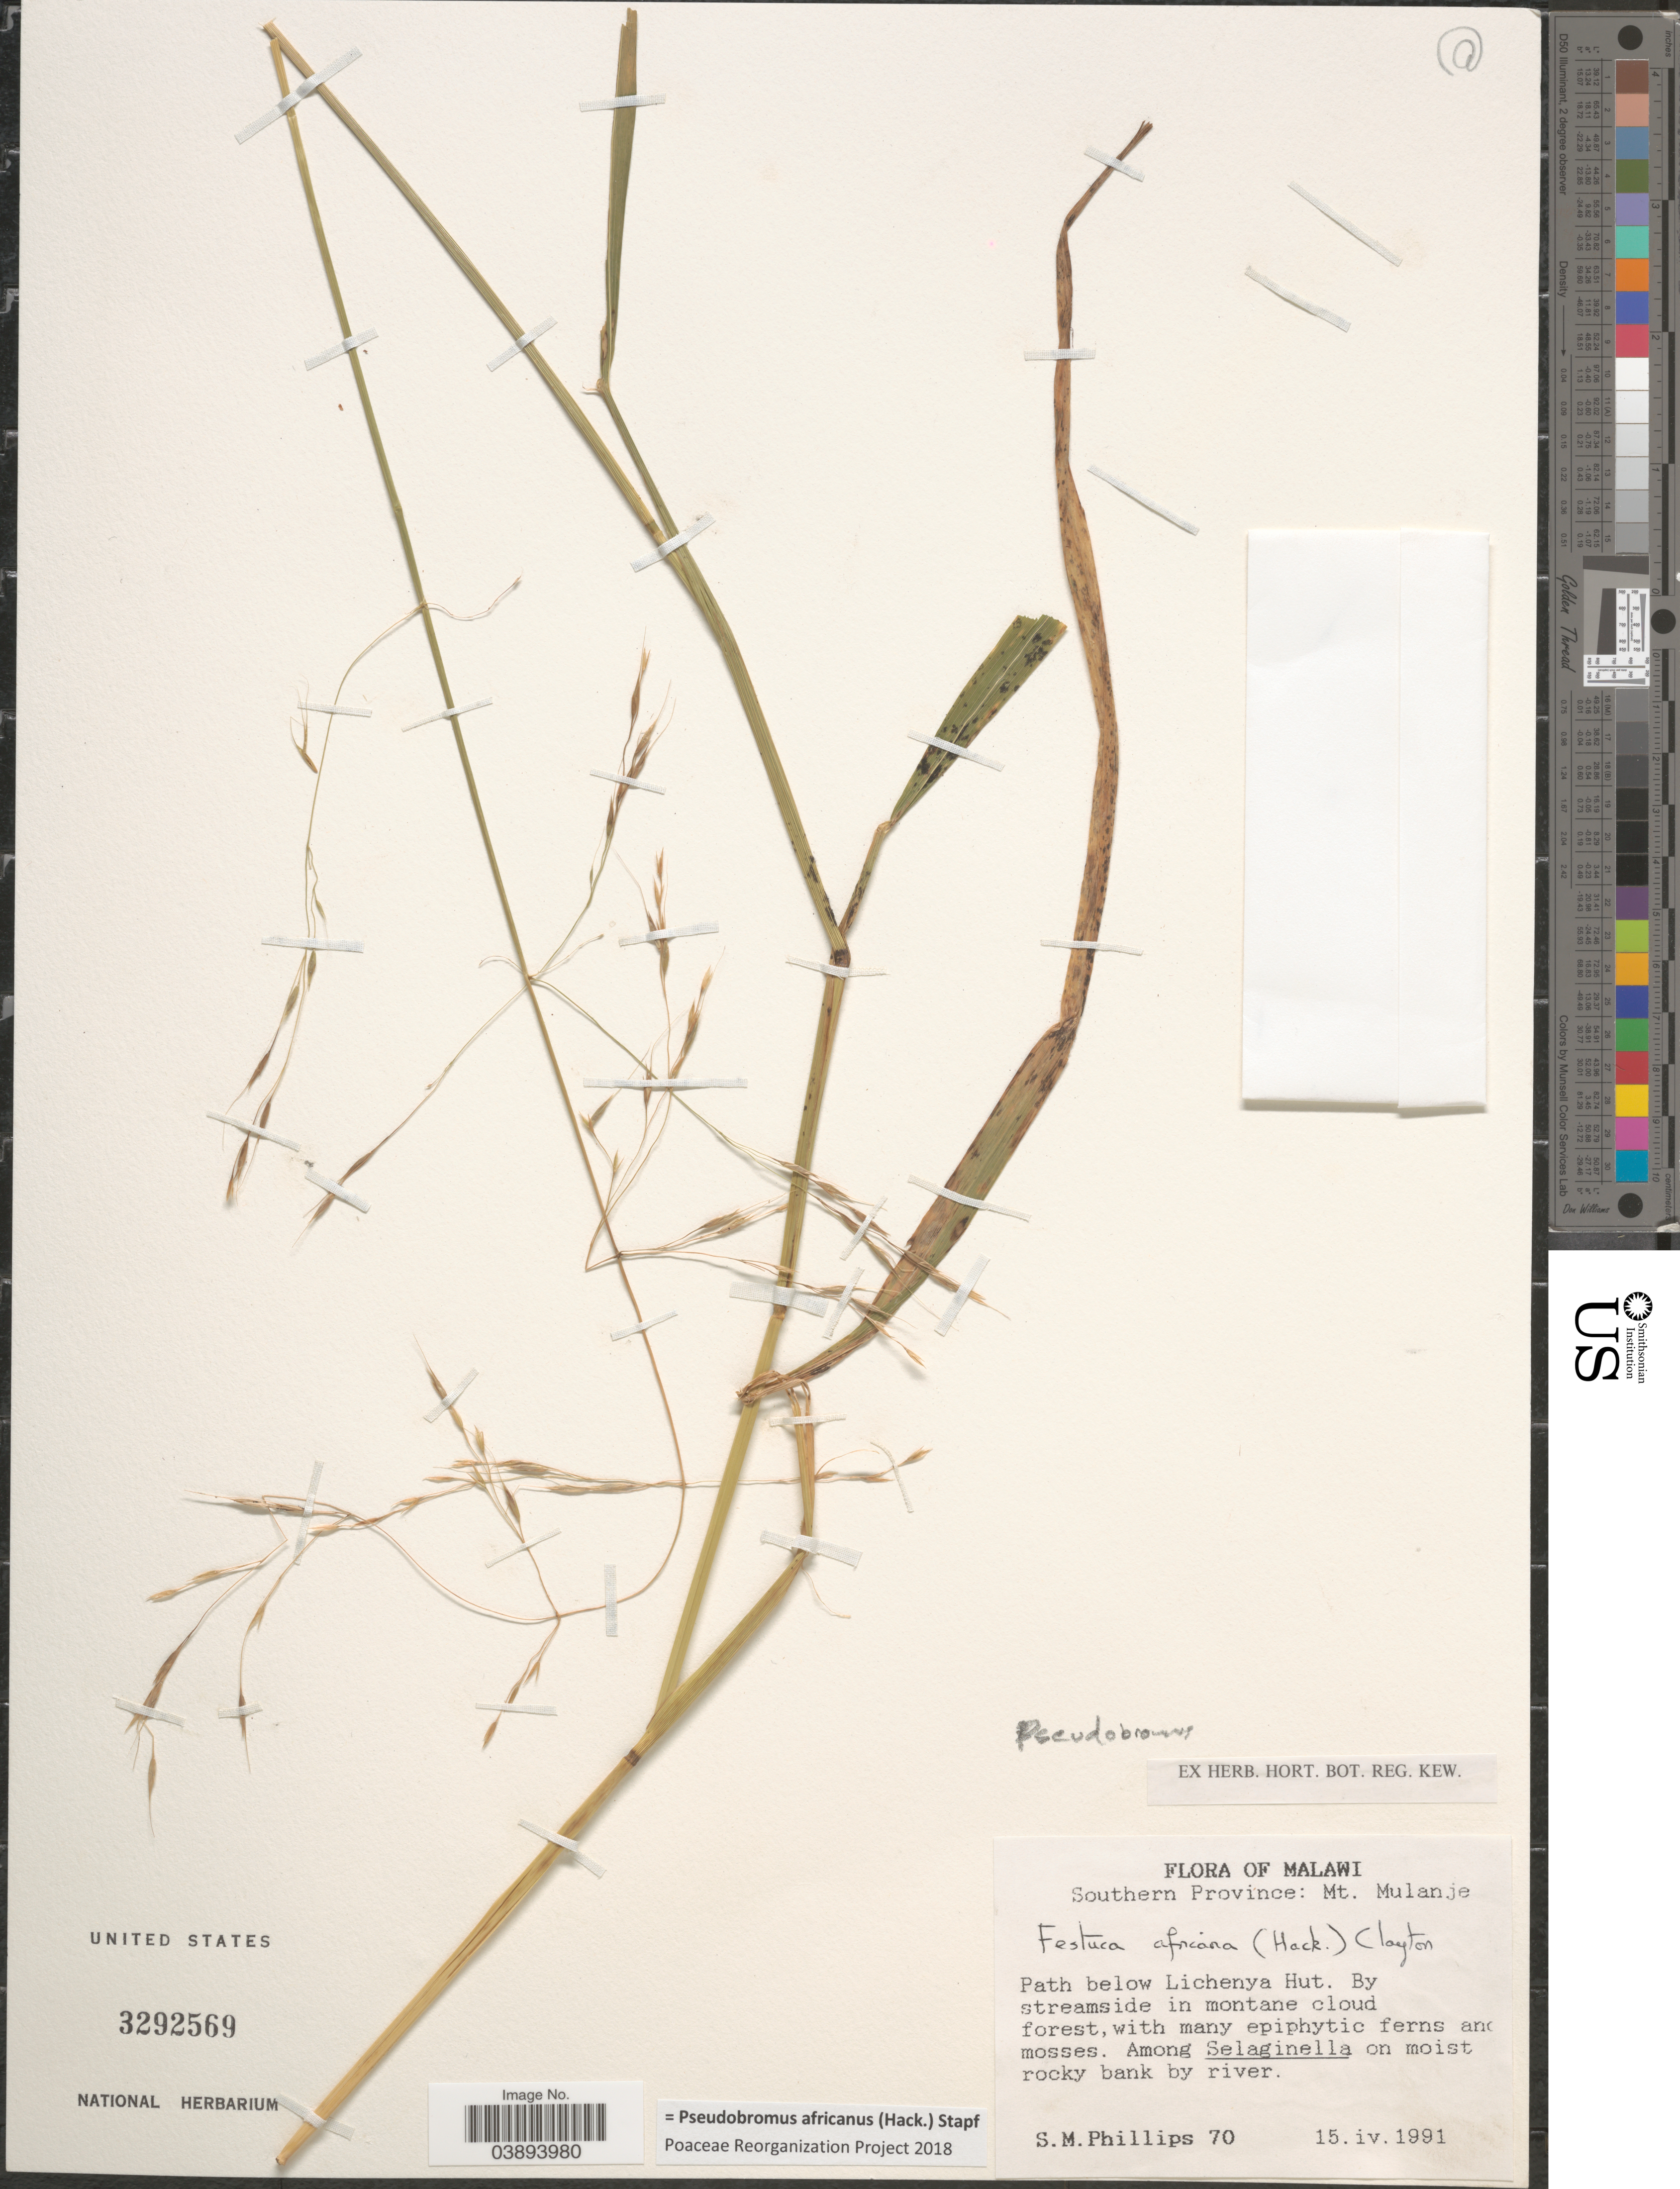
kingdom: Plantae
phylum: Tracheophyta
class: Liliopsida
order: Poales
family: Poaceae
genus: Pseudobromus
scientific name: Pseudobromus africanus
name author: (Hack.) Stapf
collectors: S. M. Phillips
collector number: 70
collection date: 1991-04-15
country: Malawi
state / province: Southern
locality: Mt. Mulanje. Path below Lichenya Hut.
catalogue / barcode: US 3292569